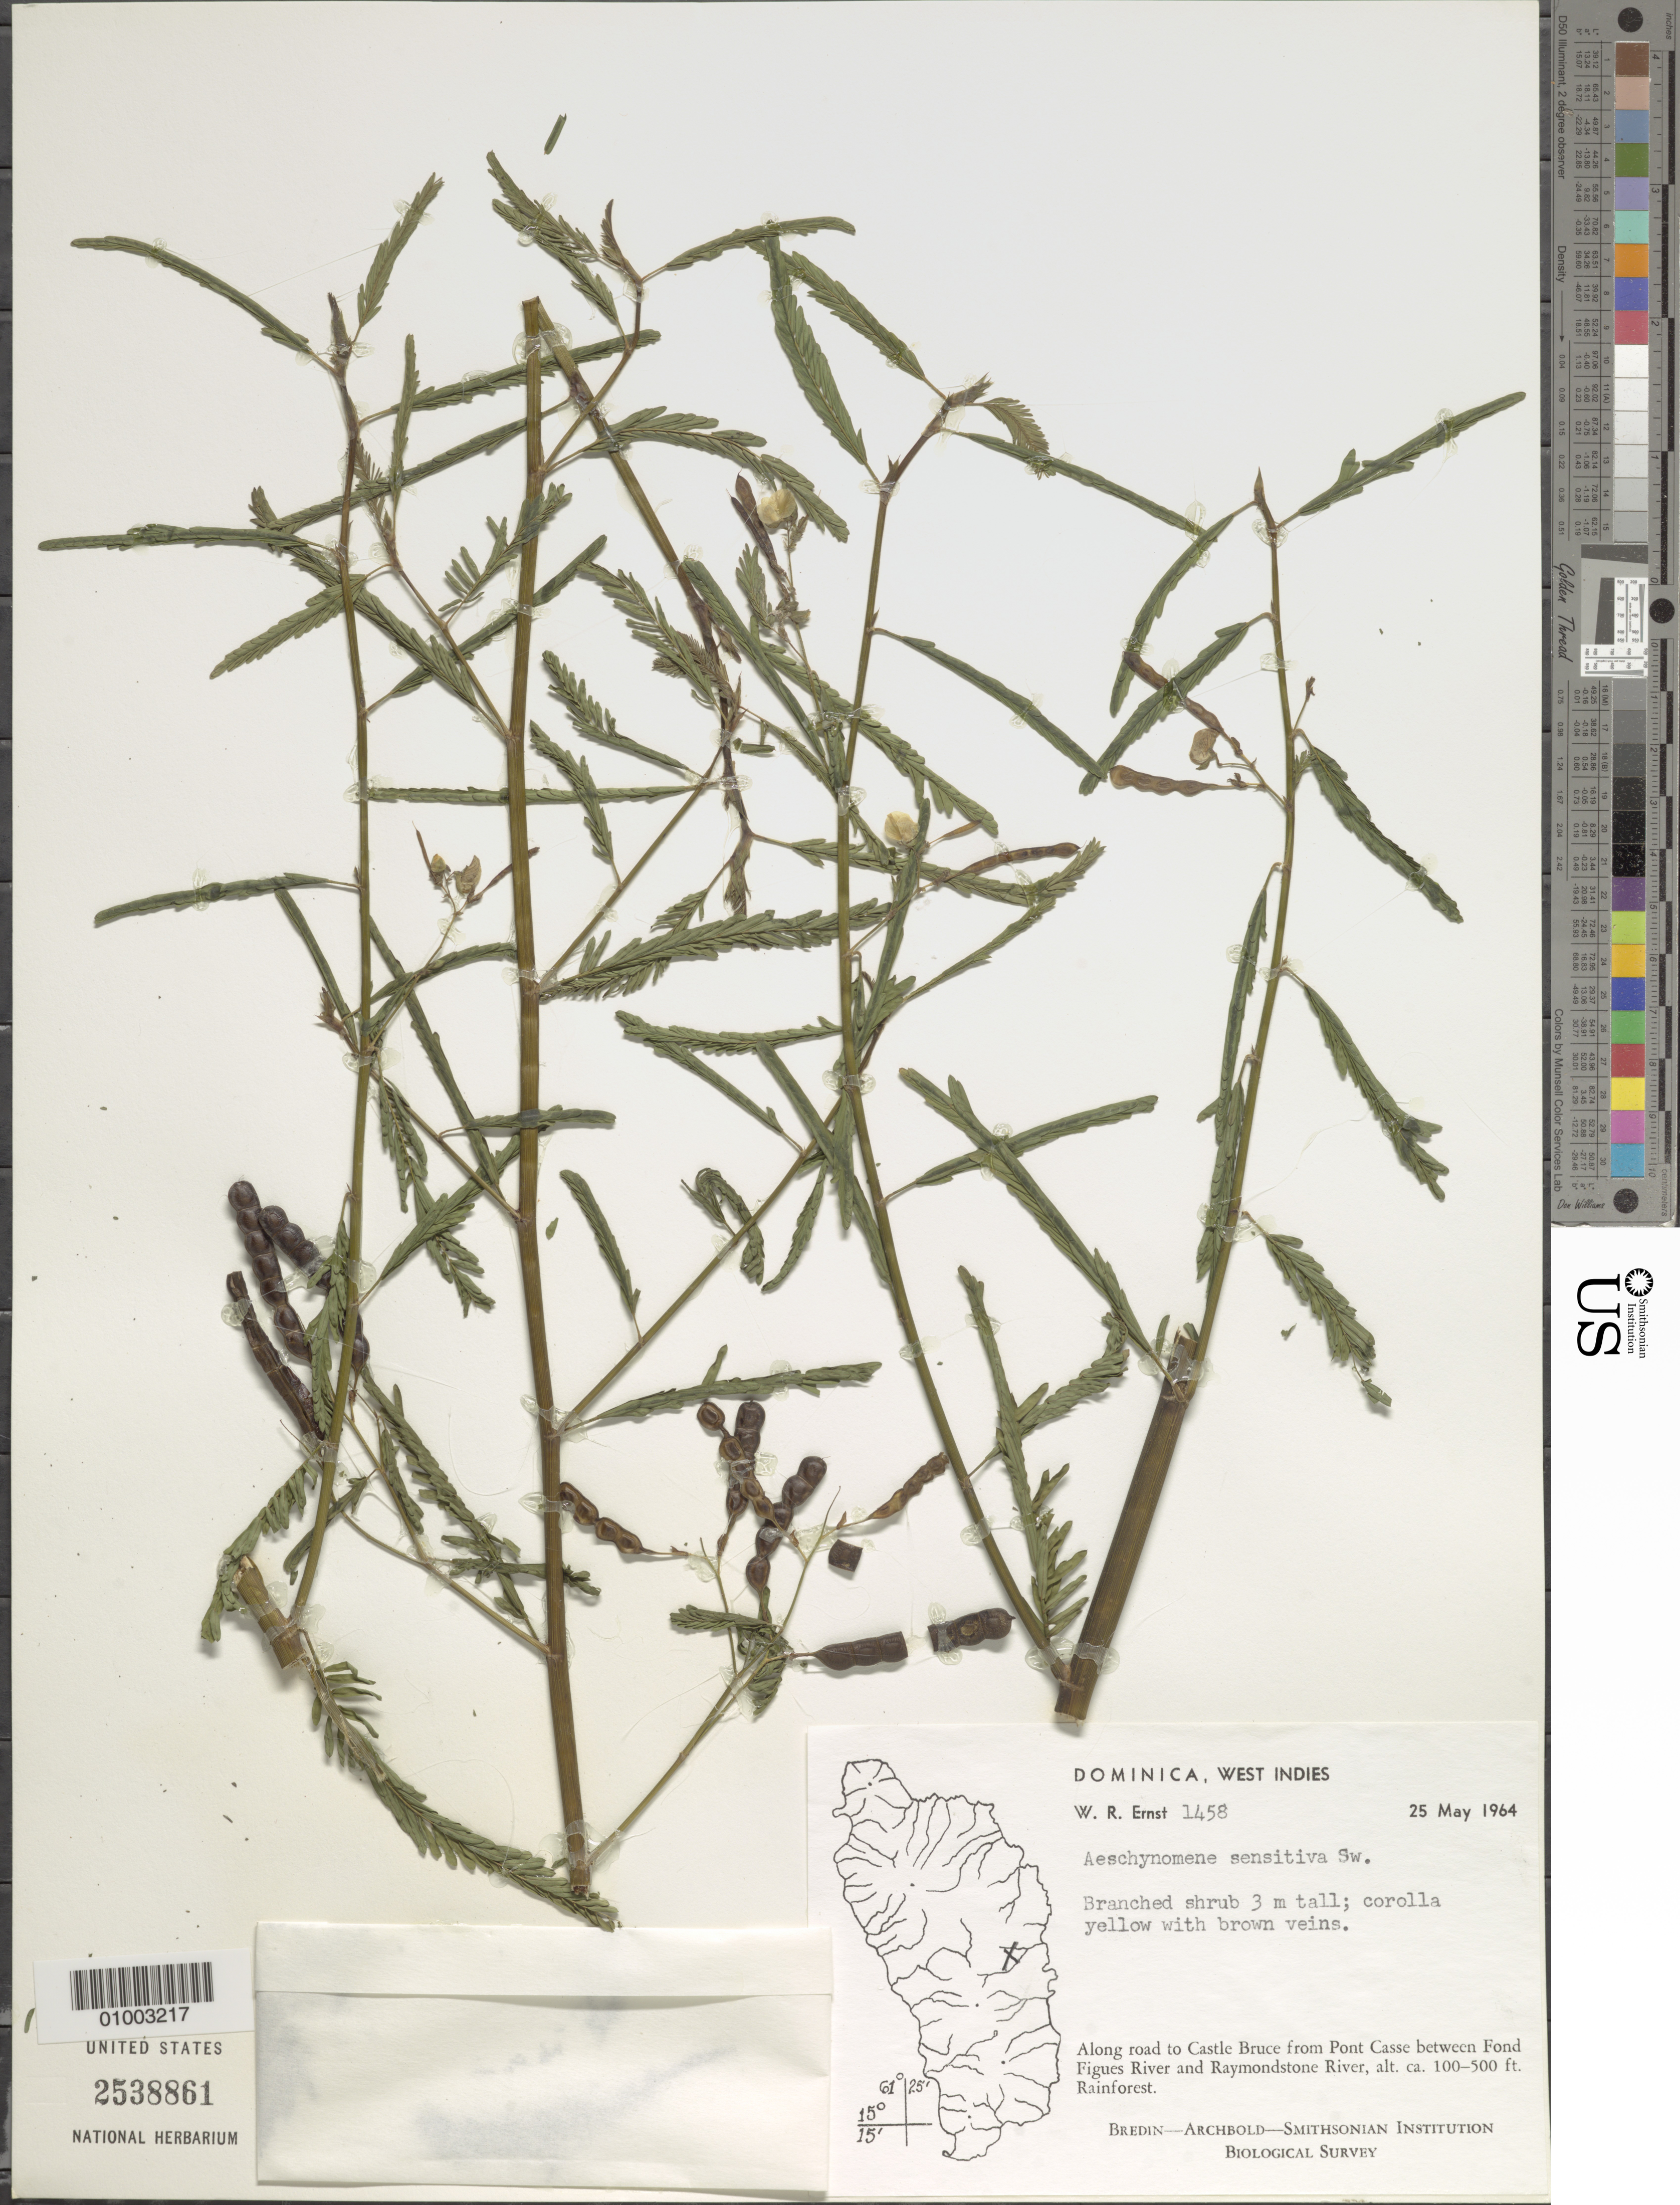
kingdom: Plantae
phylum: Tracheophyta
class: Magnoliopsida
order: Fabales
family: Fabaceae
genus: Aeschynomene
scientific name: Aeschynomene sensitiva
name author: Sw.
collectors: W. R. Ernst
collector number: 1458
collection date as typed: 25 May 1964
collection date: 1964-05-25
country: Dominica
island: Dominica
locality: Along road to Castle Bruce from Pont Casse between Pond Figues River and Raymondstone river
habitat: Rainforest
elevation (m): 30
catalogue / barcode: US 2538861